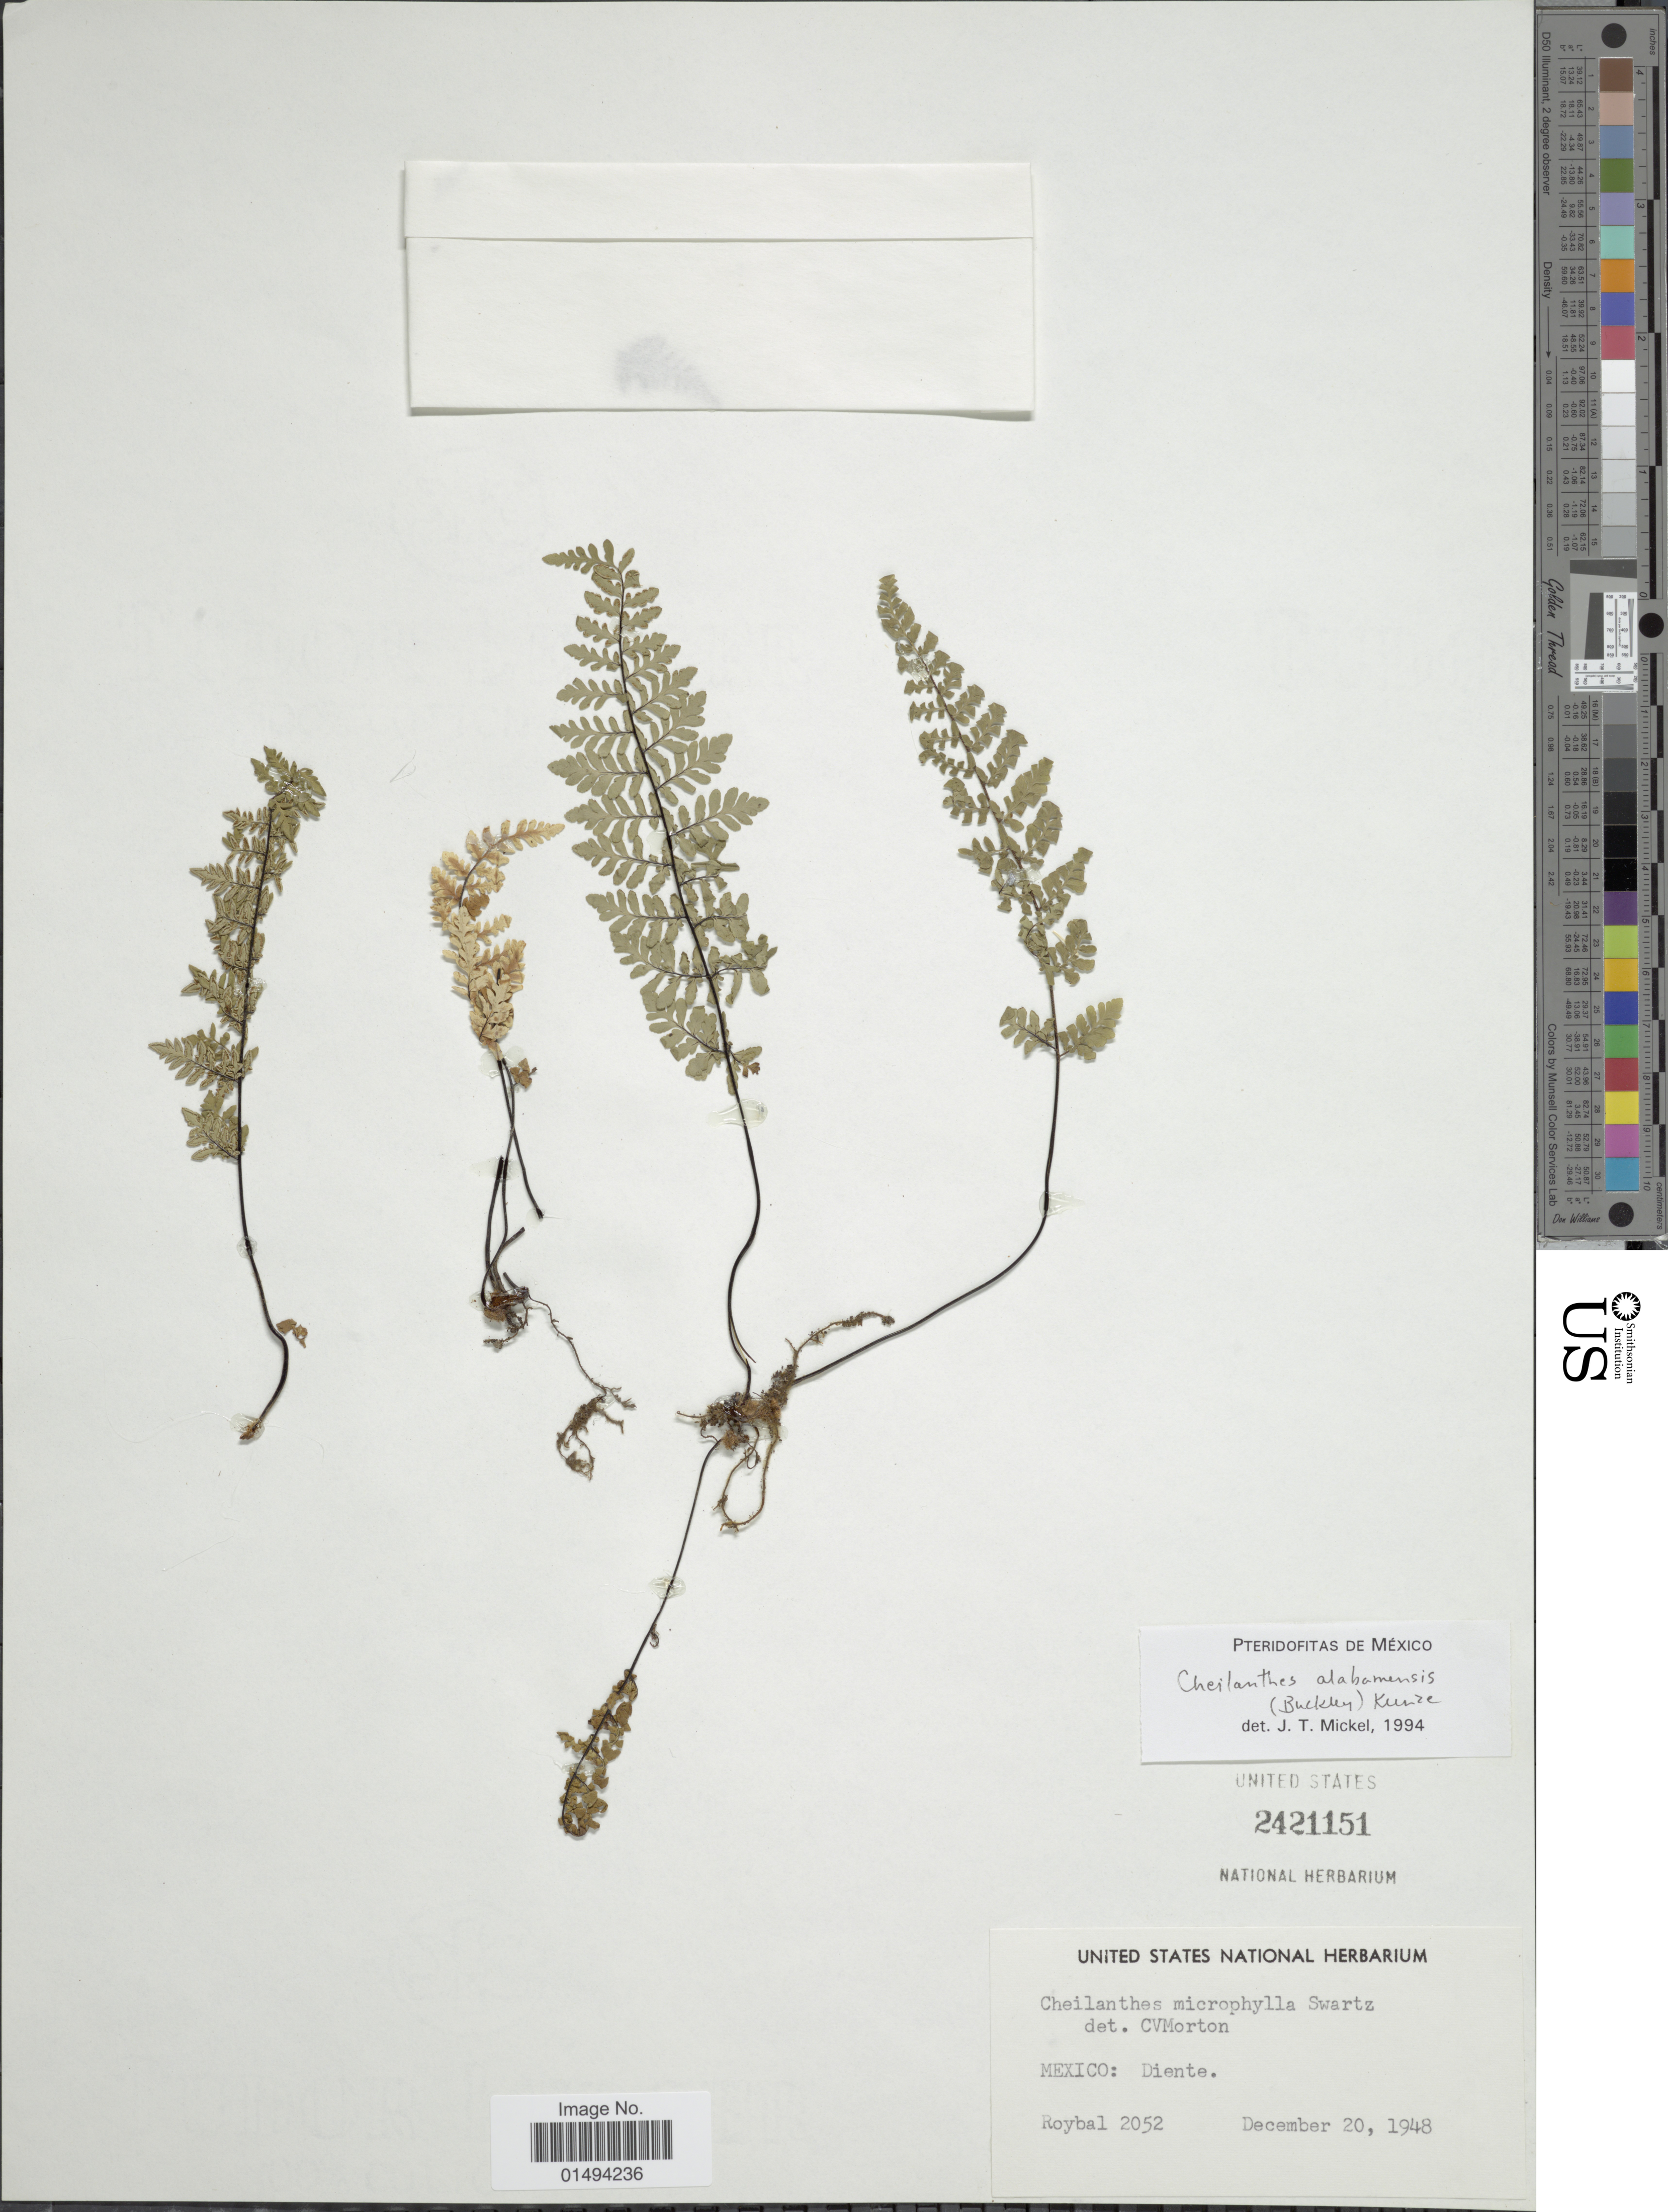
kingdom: Plantae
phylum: Tracheophyta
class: Polypodiopsida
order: Polypodiales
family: Pteridaceae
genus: Myriopteris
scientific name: Myriopteris alabamensis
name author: (Buckley) Grusz & Windham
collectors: Roybal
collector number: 2052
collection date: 1948-12-20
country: Mexico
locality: Diente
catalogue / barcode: US 242151